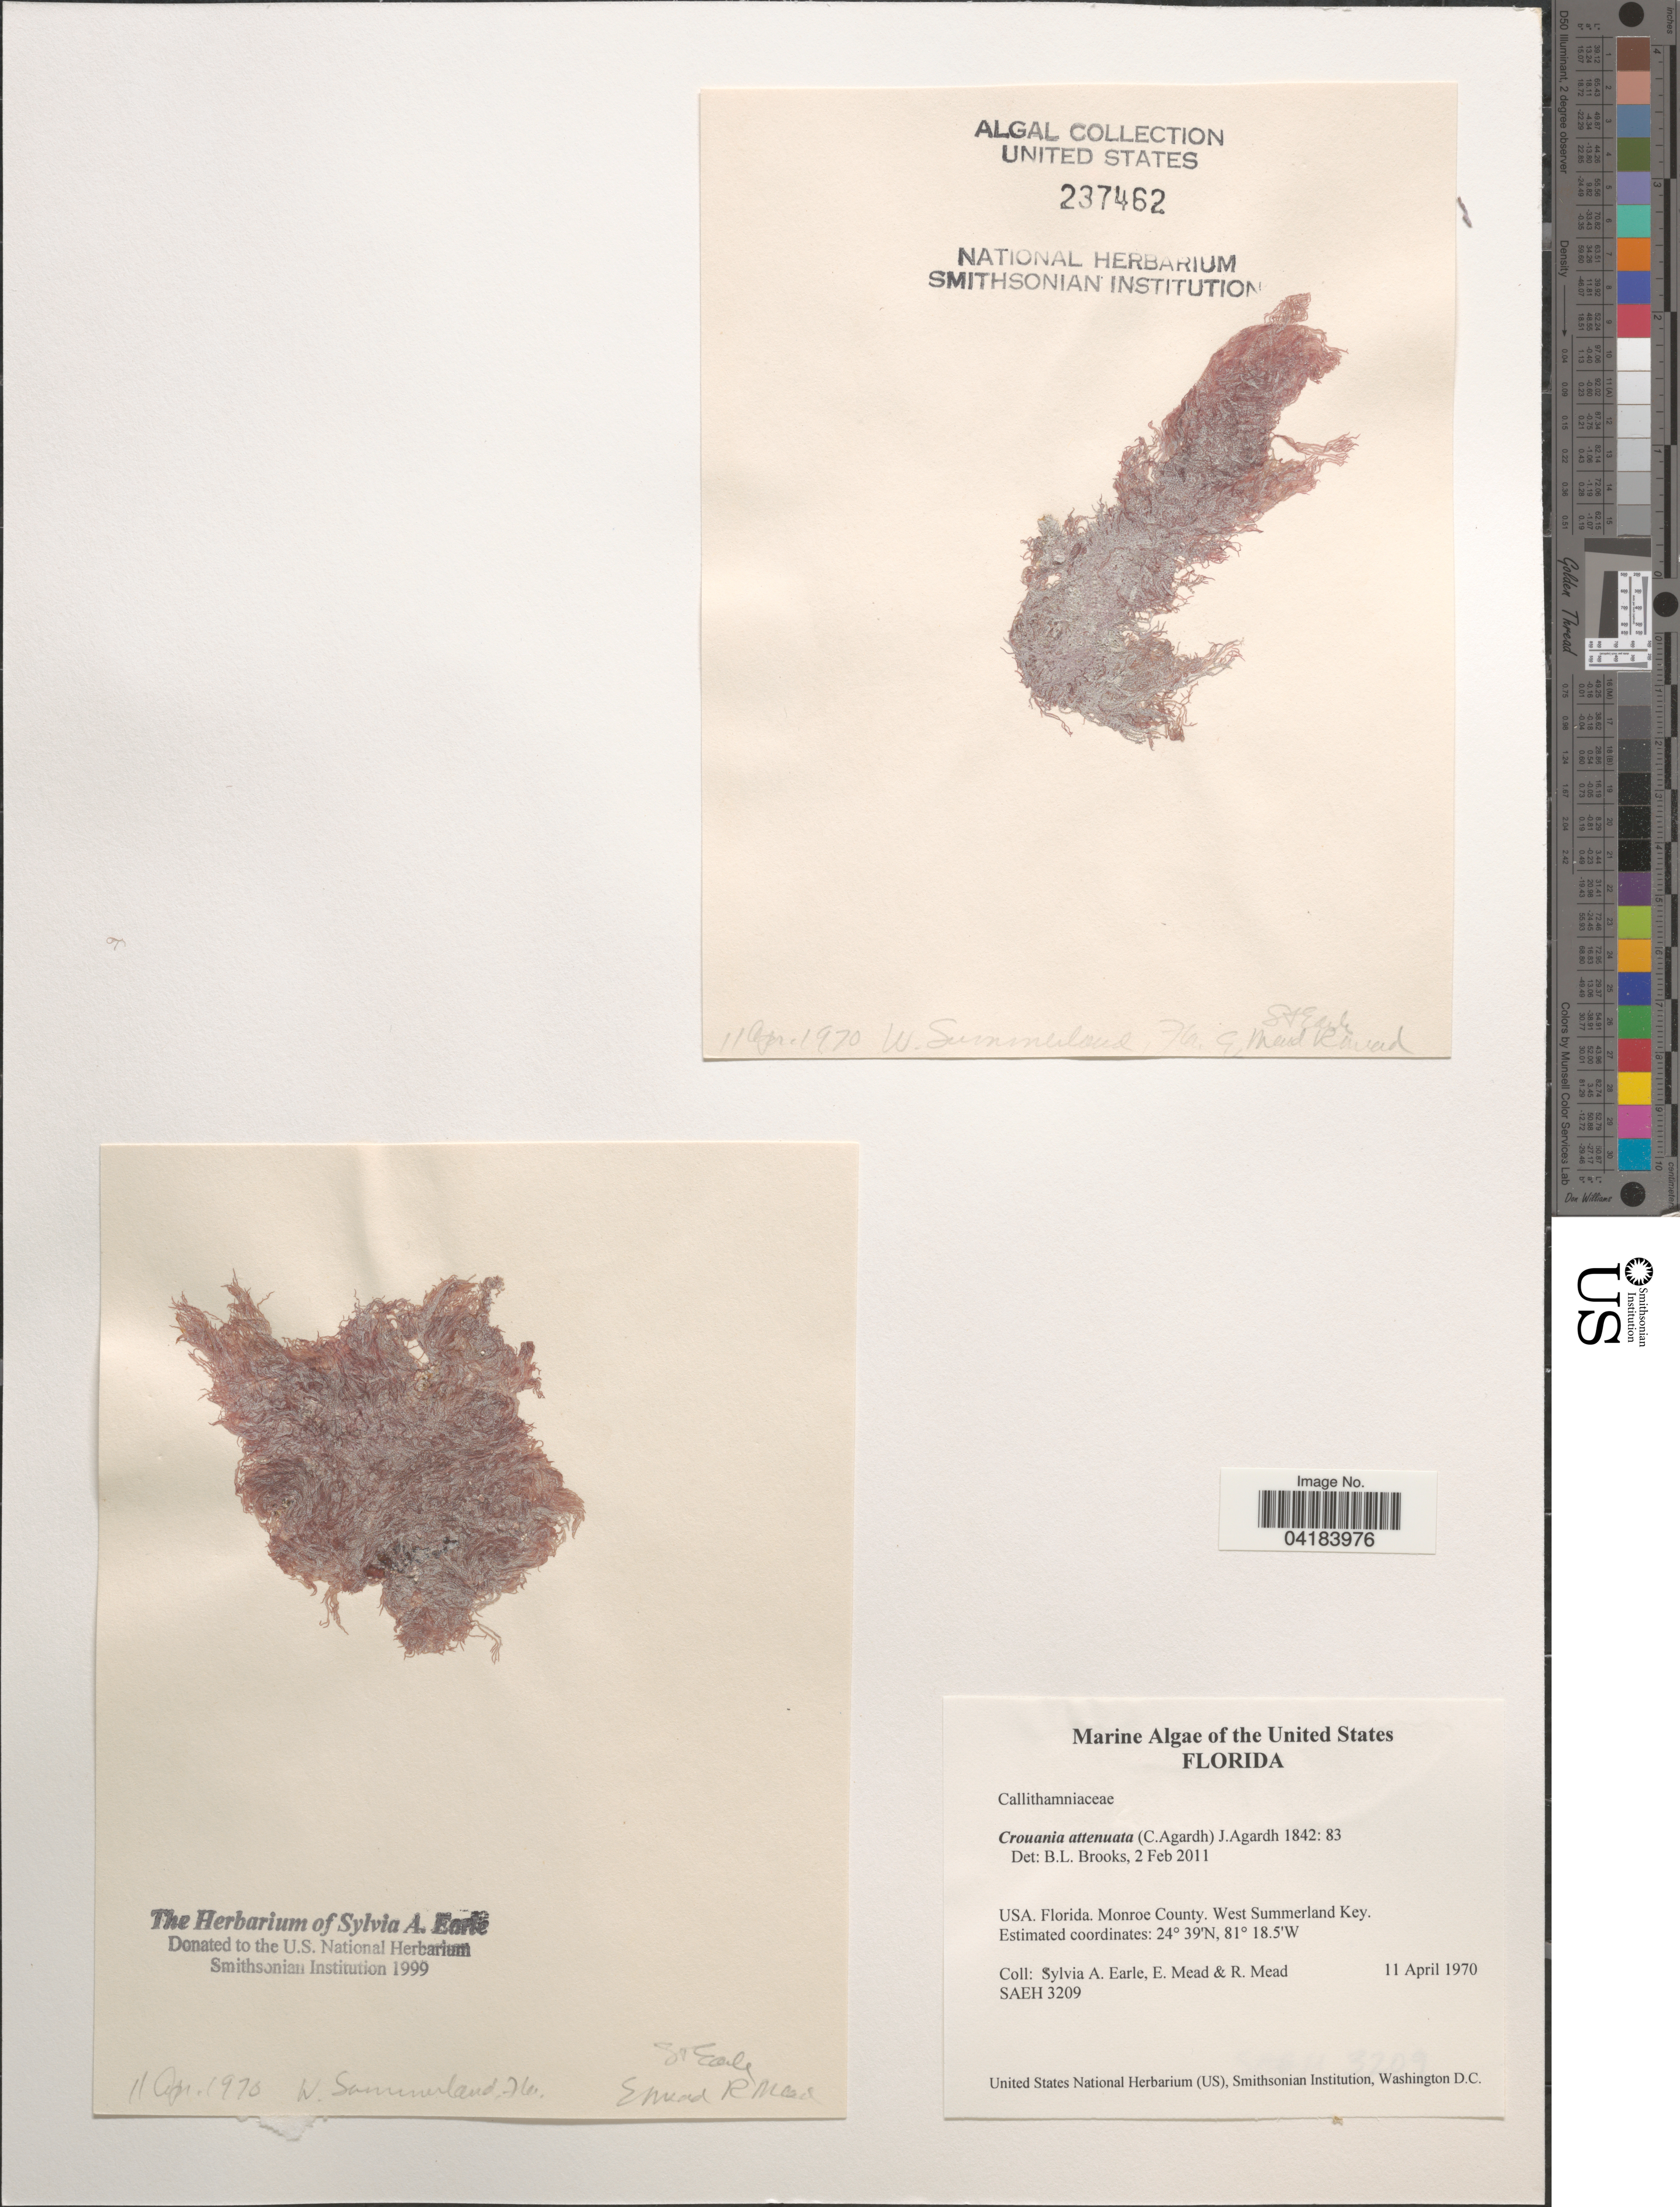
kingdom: Plantae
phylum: Rhodophyta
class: Florideophyceae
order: Ceramiales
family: Callithamniaceae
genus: Crouania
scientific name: Crouania attenuata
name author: (C. Agardh) J. Agardh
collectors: S. A. Earle, E. Mead & R. Mead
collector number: SAEH3209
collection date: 1970-04-11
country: United States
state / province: Florida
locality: Monroe County. West Summerland Key.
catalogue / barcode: US 237462